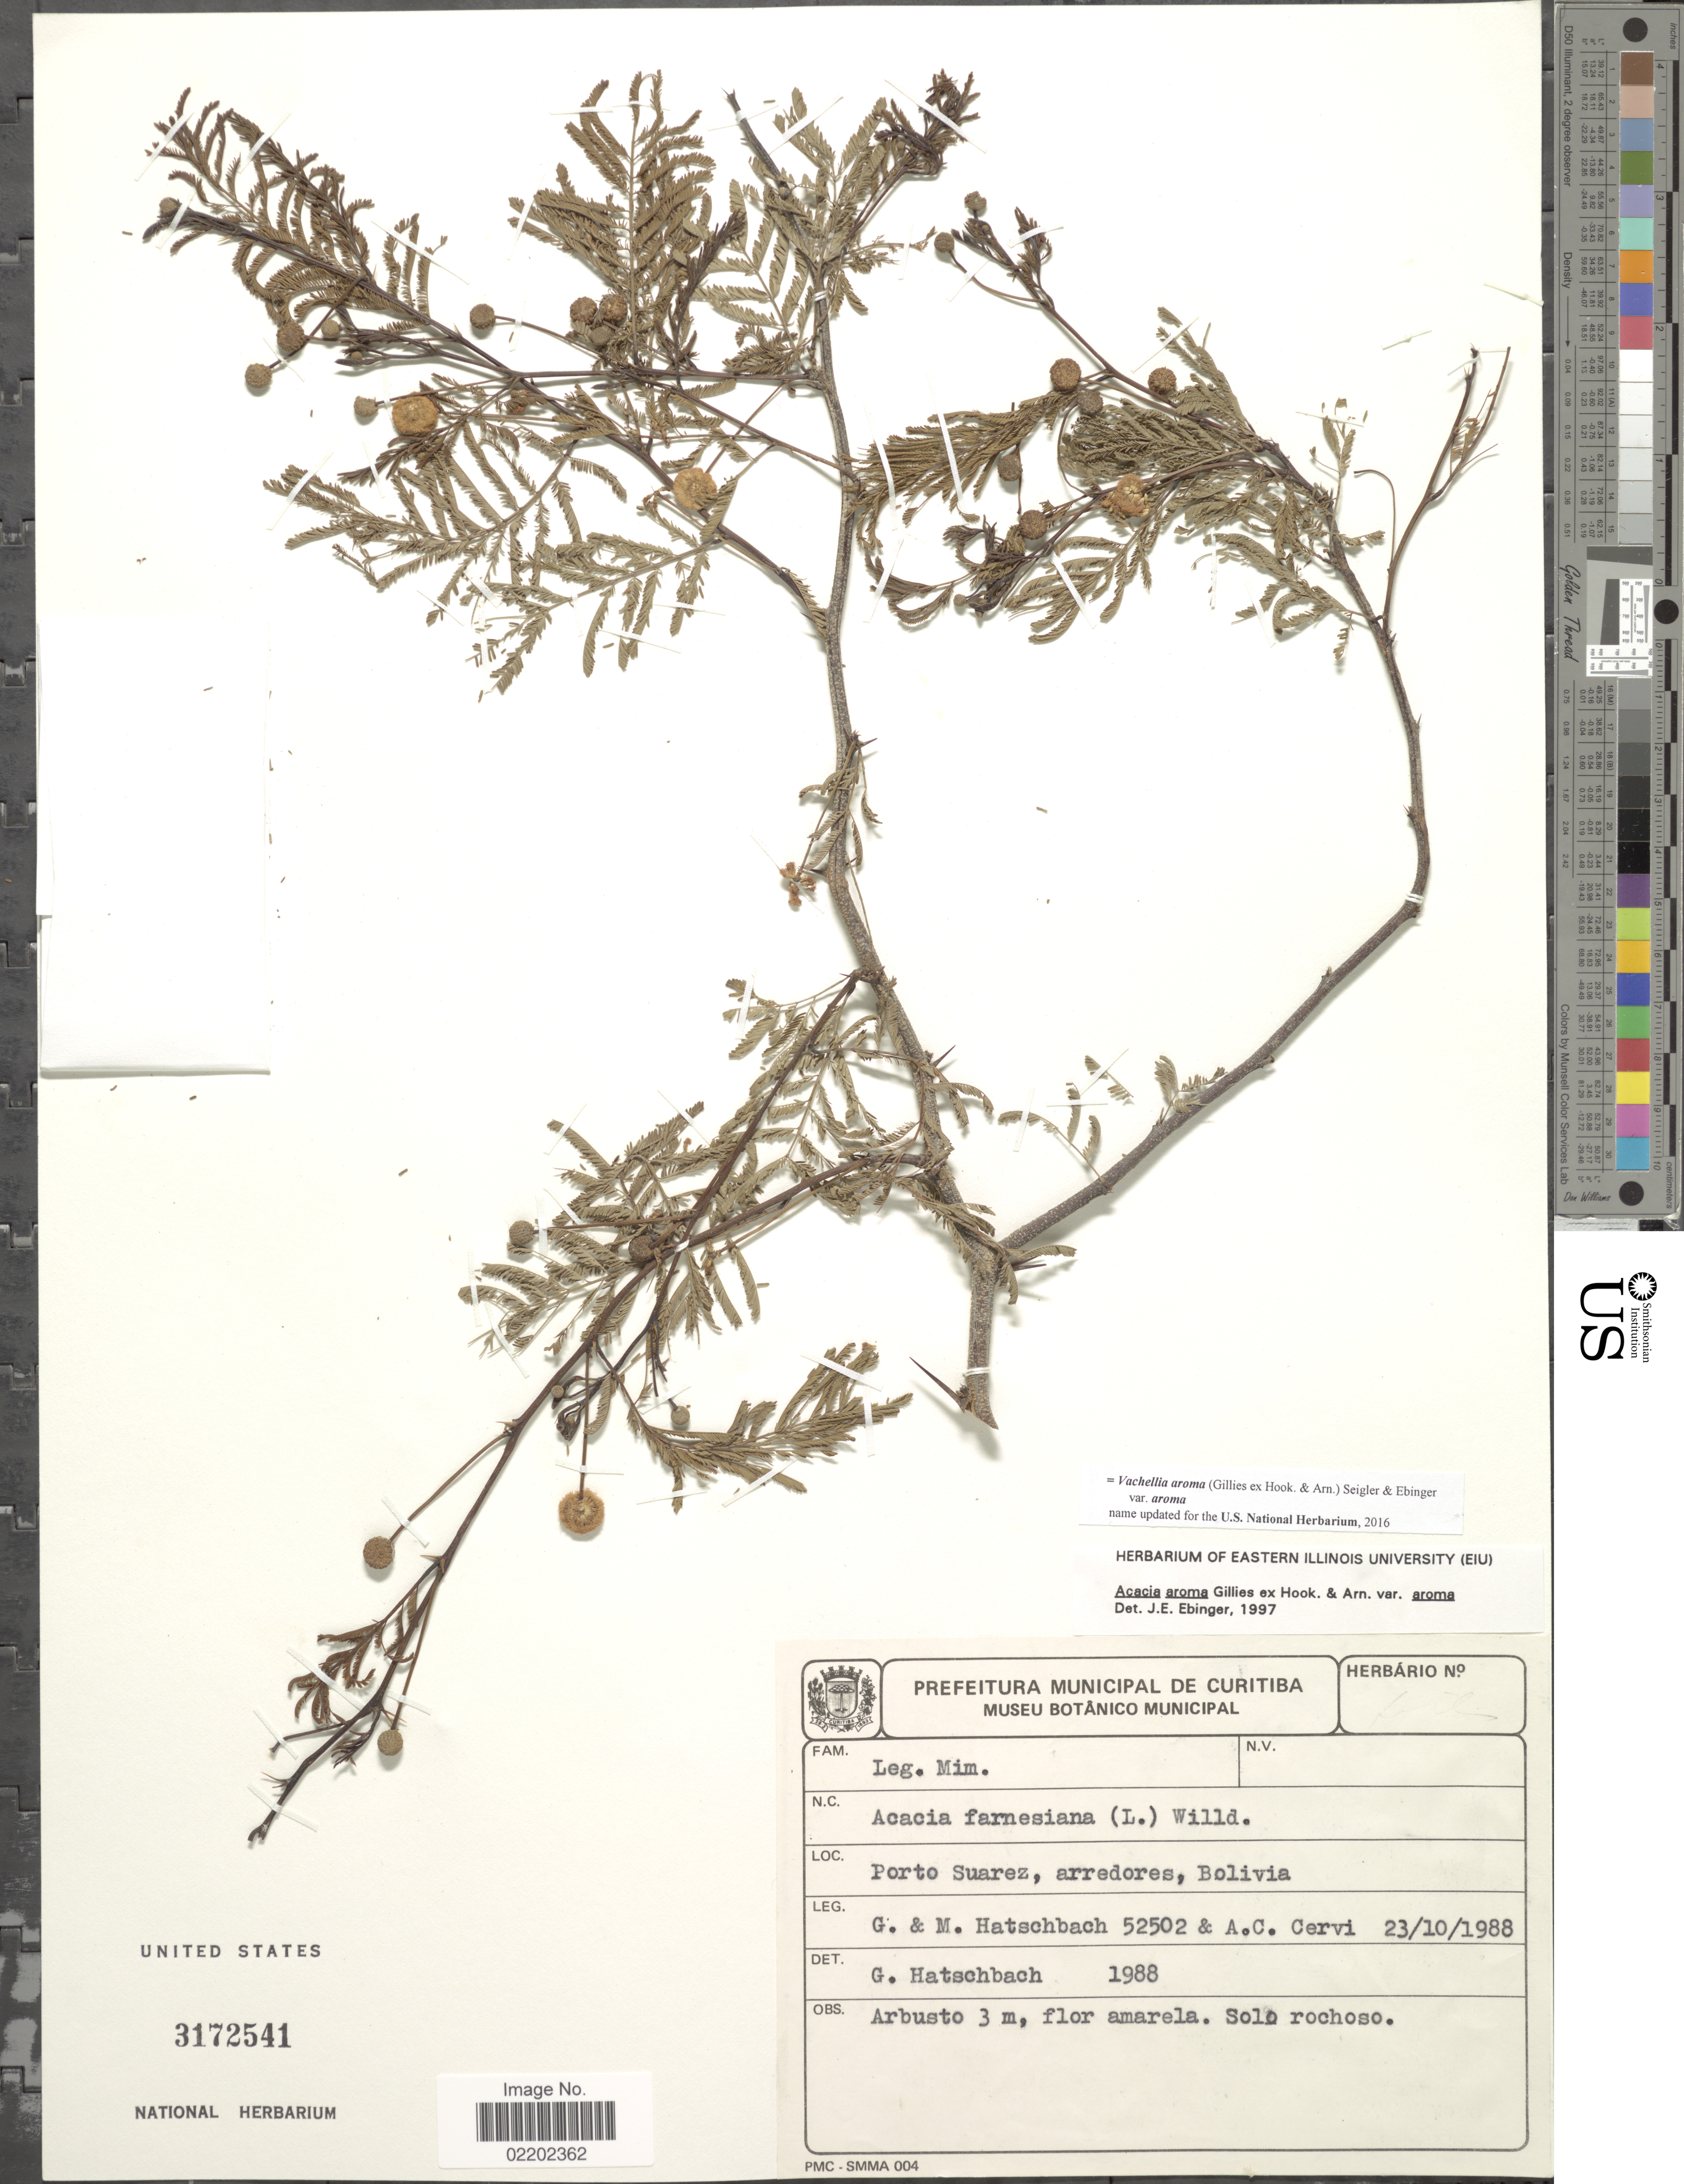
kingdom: Plantae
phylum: Tracheophyta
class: Magnoliopsida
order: Fabales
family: Fabaceae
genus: Vachellia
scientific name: Vachellia aroma var. aroma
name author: (Gillies ex Hook. & Arn.) Seigler & Ebinger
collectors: G. Hatschbach, M. M. Hatschbach & A. C. Cervi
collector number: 52502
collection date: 1988-10-23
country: Bolivia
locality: Porto Suarex, arredores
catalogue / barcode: US 3172541